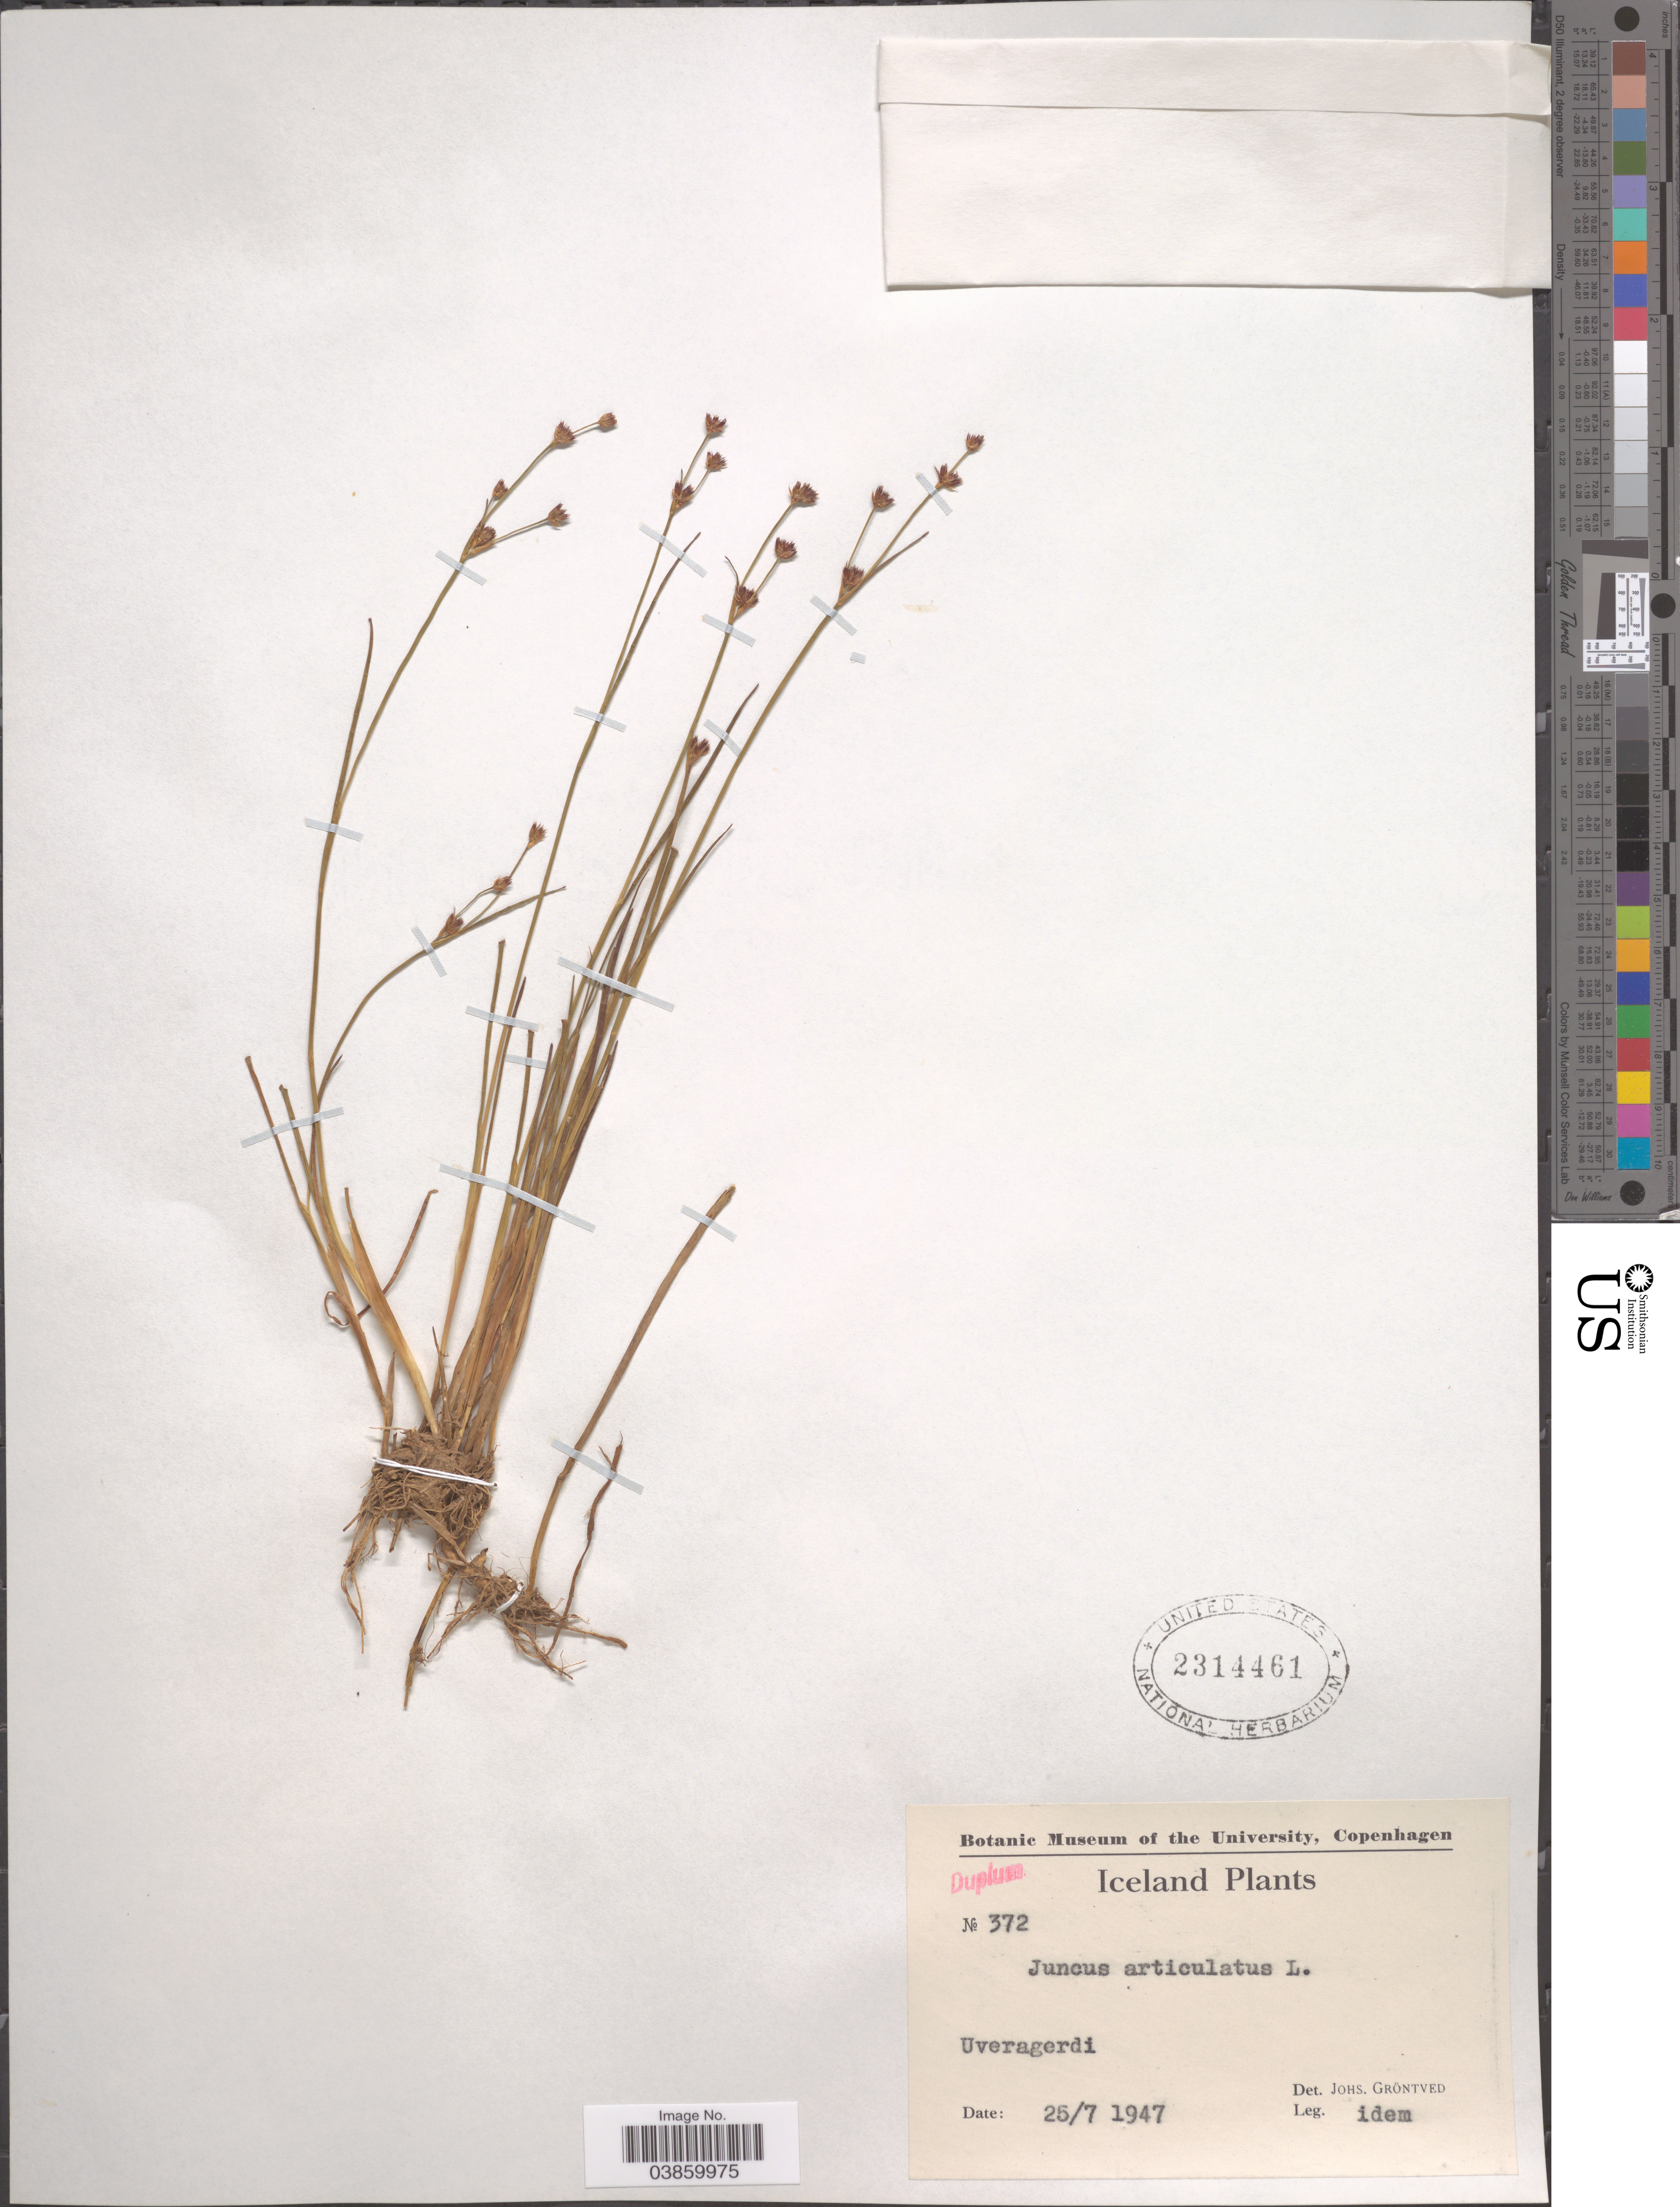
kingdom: Plantae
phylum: Tracheophyta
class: Liliopsida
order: Poales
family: Juncaceae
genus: Juncus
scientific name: Juncus articulatus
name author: L.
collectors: J. Grontved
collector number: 372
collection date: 1947-07-25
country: Iceland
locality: Uveragerdi.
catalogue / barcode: US 2314461